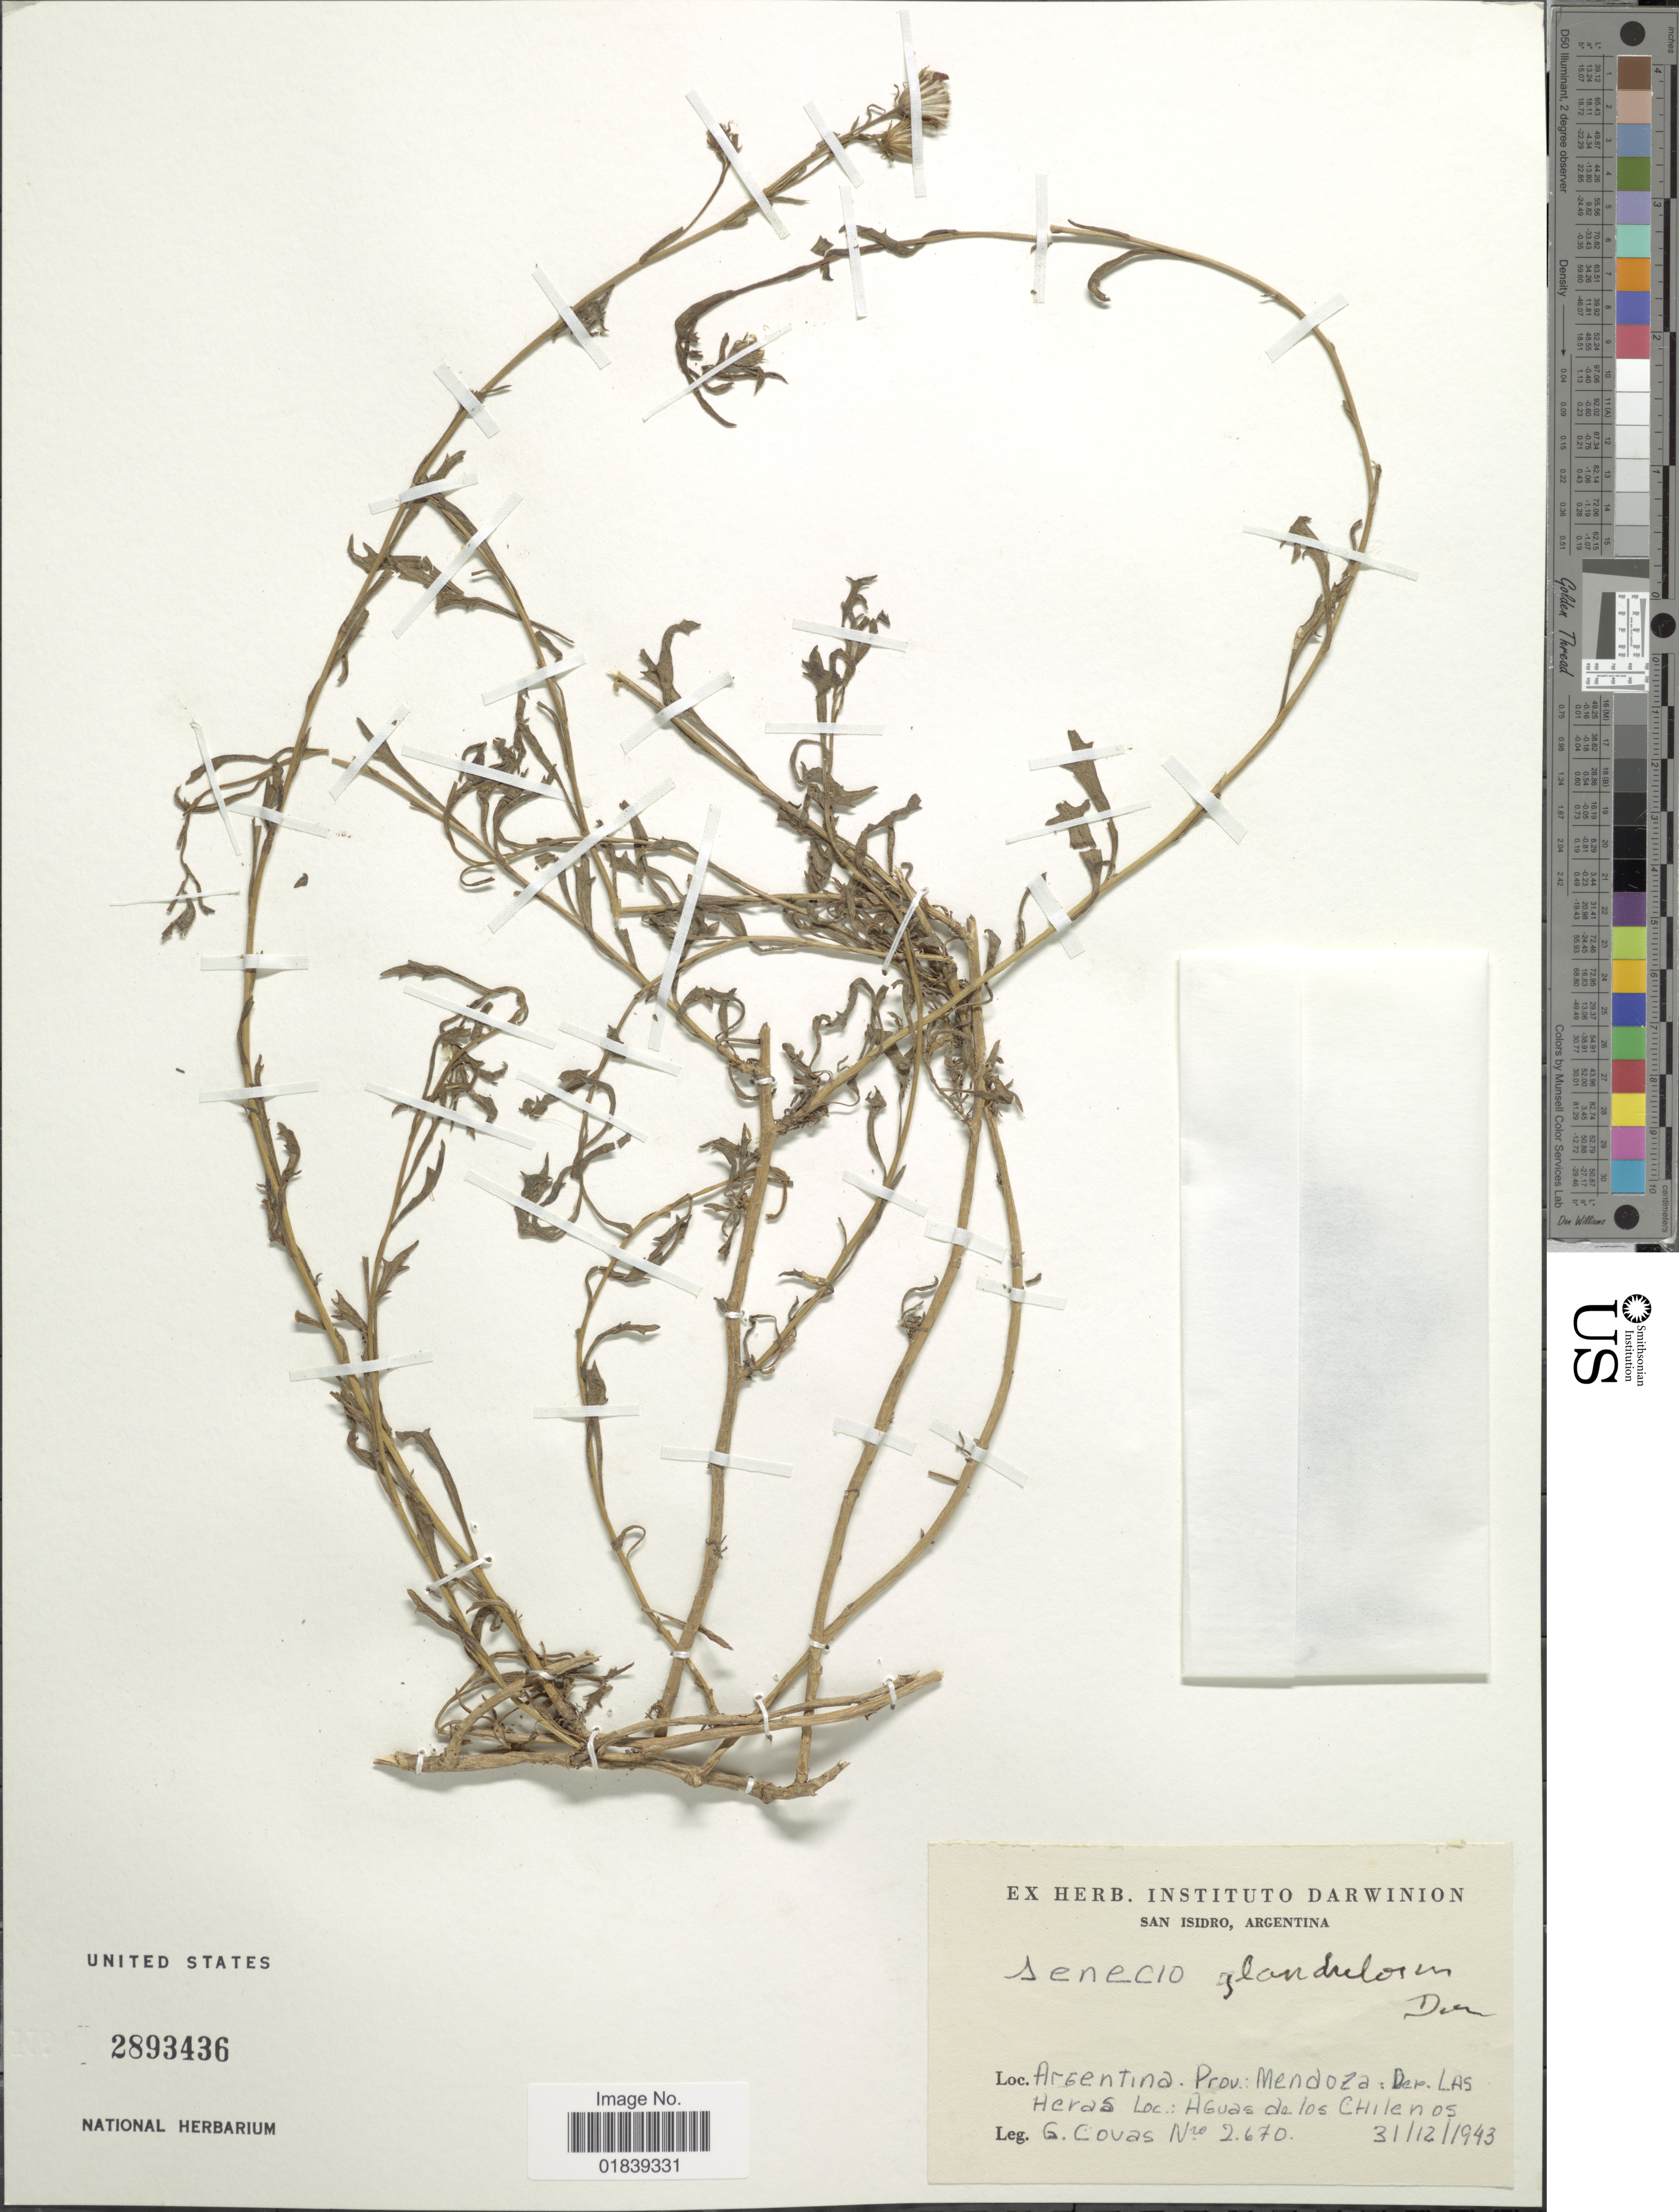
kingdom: Plantae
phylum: Tracheophyta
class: Magnoliopsida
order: Asterales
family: Asteraceae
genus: Senecio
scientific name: Senecio glandulosus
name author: D. Don ex Hook. & Arn.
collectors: G. Covas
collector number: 2670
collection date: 1943-12-31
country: Argentina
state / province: Mendoza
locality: Dep. Las Heras, Aguas de los Chilenos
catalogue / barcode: US 2893436